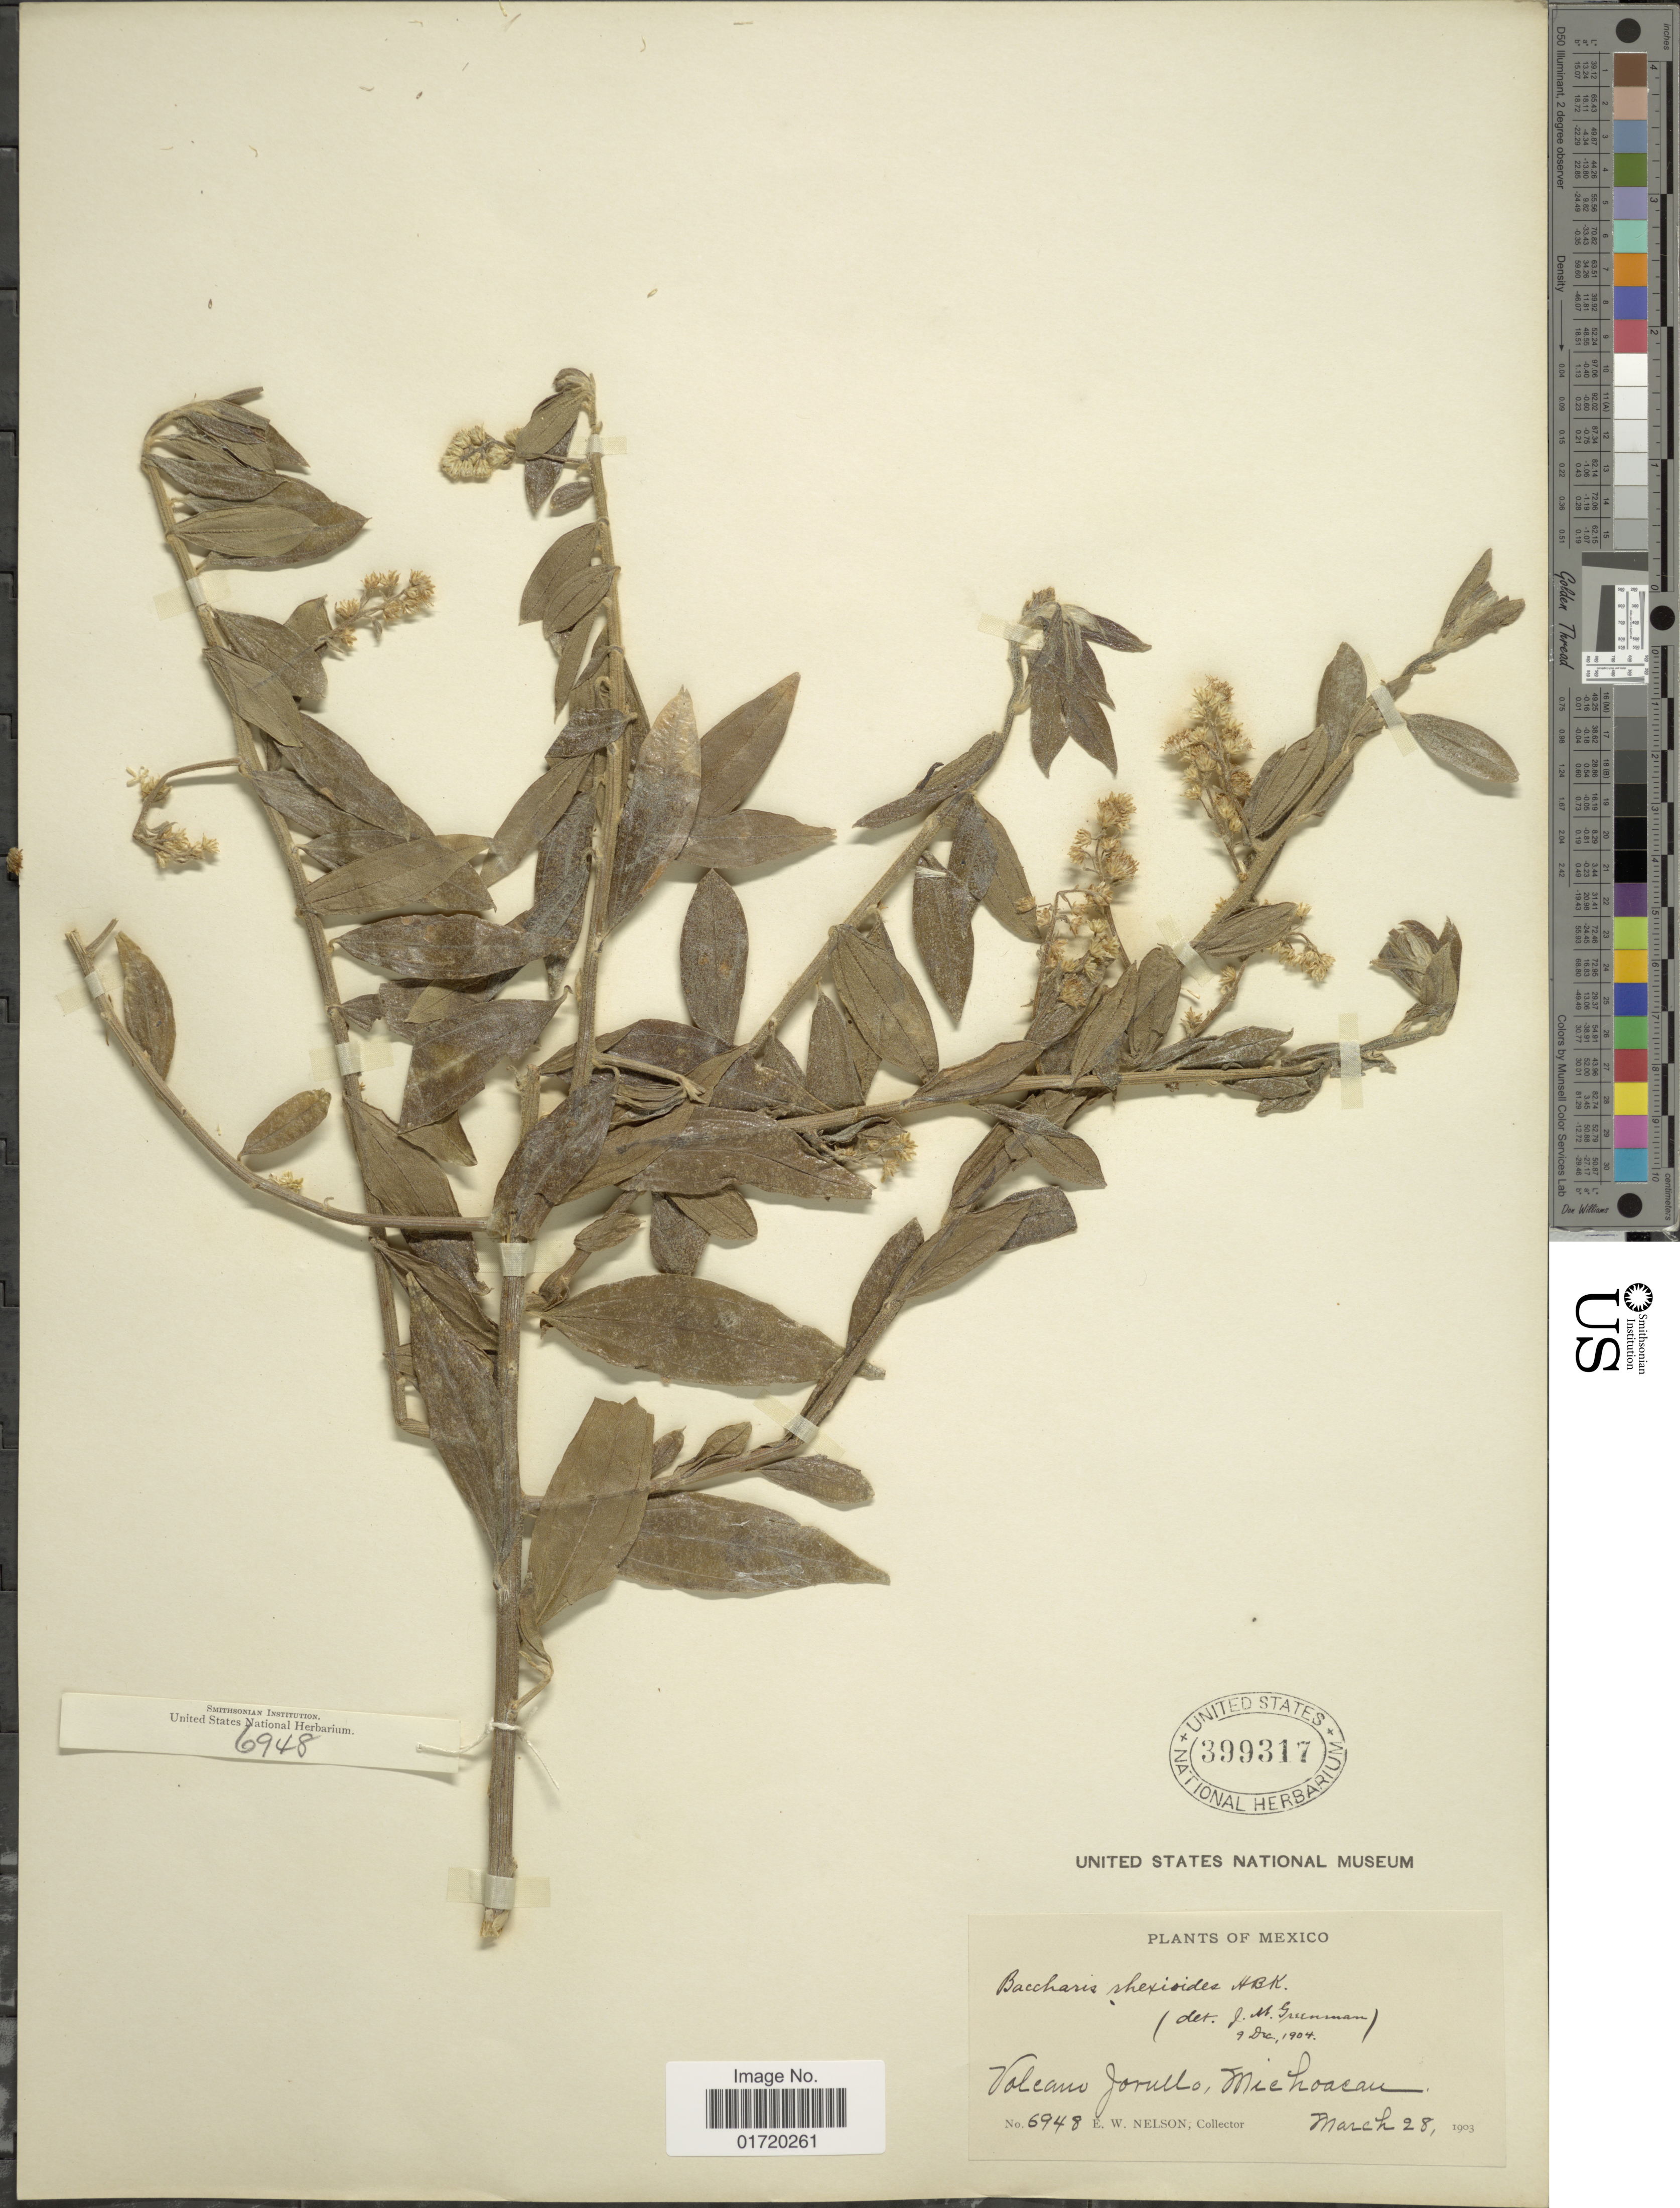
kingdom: Plantae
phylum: Tracheophyta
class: Magnoliopsida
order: Asterales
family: Asteraceae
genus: Baccharis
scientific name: Baccharis trinervis var. rhexioides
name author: (Kunth) Baker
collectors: E. W. Nelson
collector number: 6948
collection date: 1903-03-28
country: Mexico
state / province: Michoacán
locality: Volcano Jorullo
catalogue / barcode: US 399317